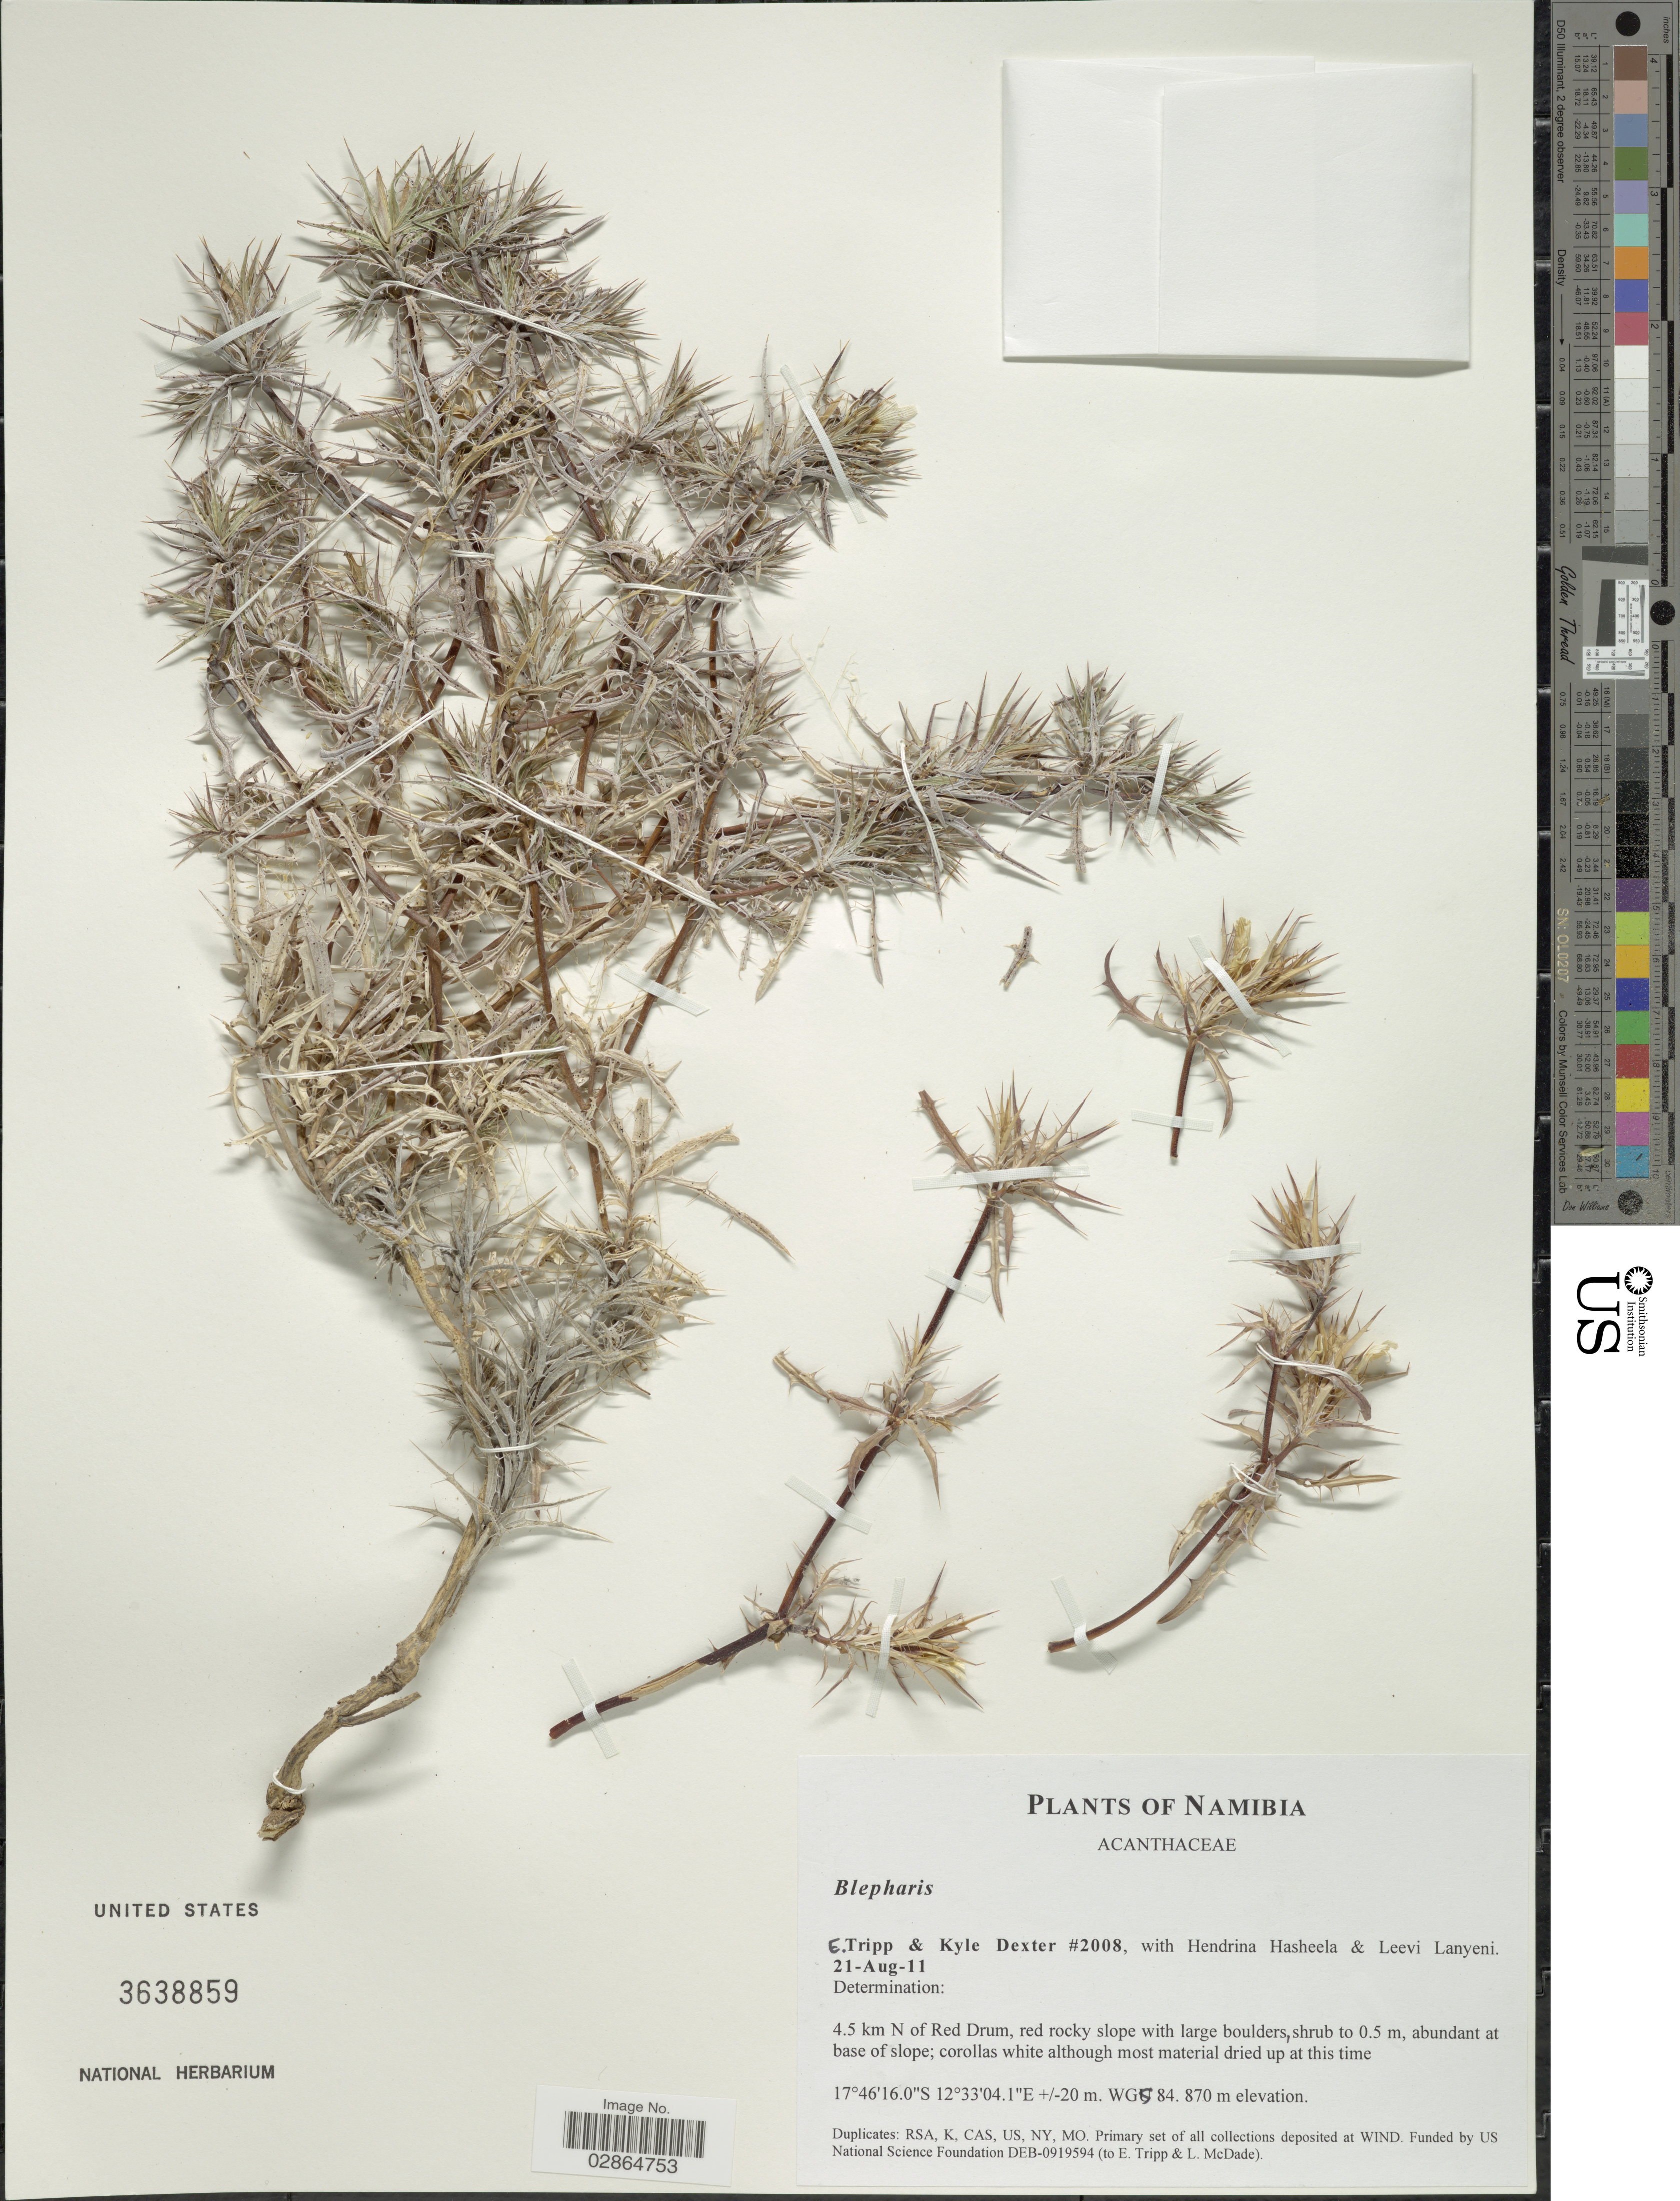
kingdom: Plantae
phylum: Tracheophyta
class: Magnoliopsida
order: Lamiales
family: Acanthaceae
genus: Blepharis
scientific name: Blepharis sp.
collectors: E. Tripp, K. Dexter, H. Hasheela & L. Lanyeni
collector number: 2008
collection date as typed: Transcribed d/m/y: 21/8/11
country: Namibia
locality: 4.5 km N of Red Drum, red rocky slope with large boulders.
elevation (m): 870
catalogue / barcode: US 3638859